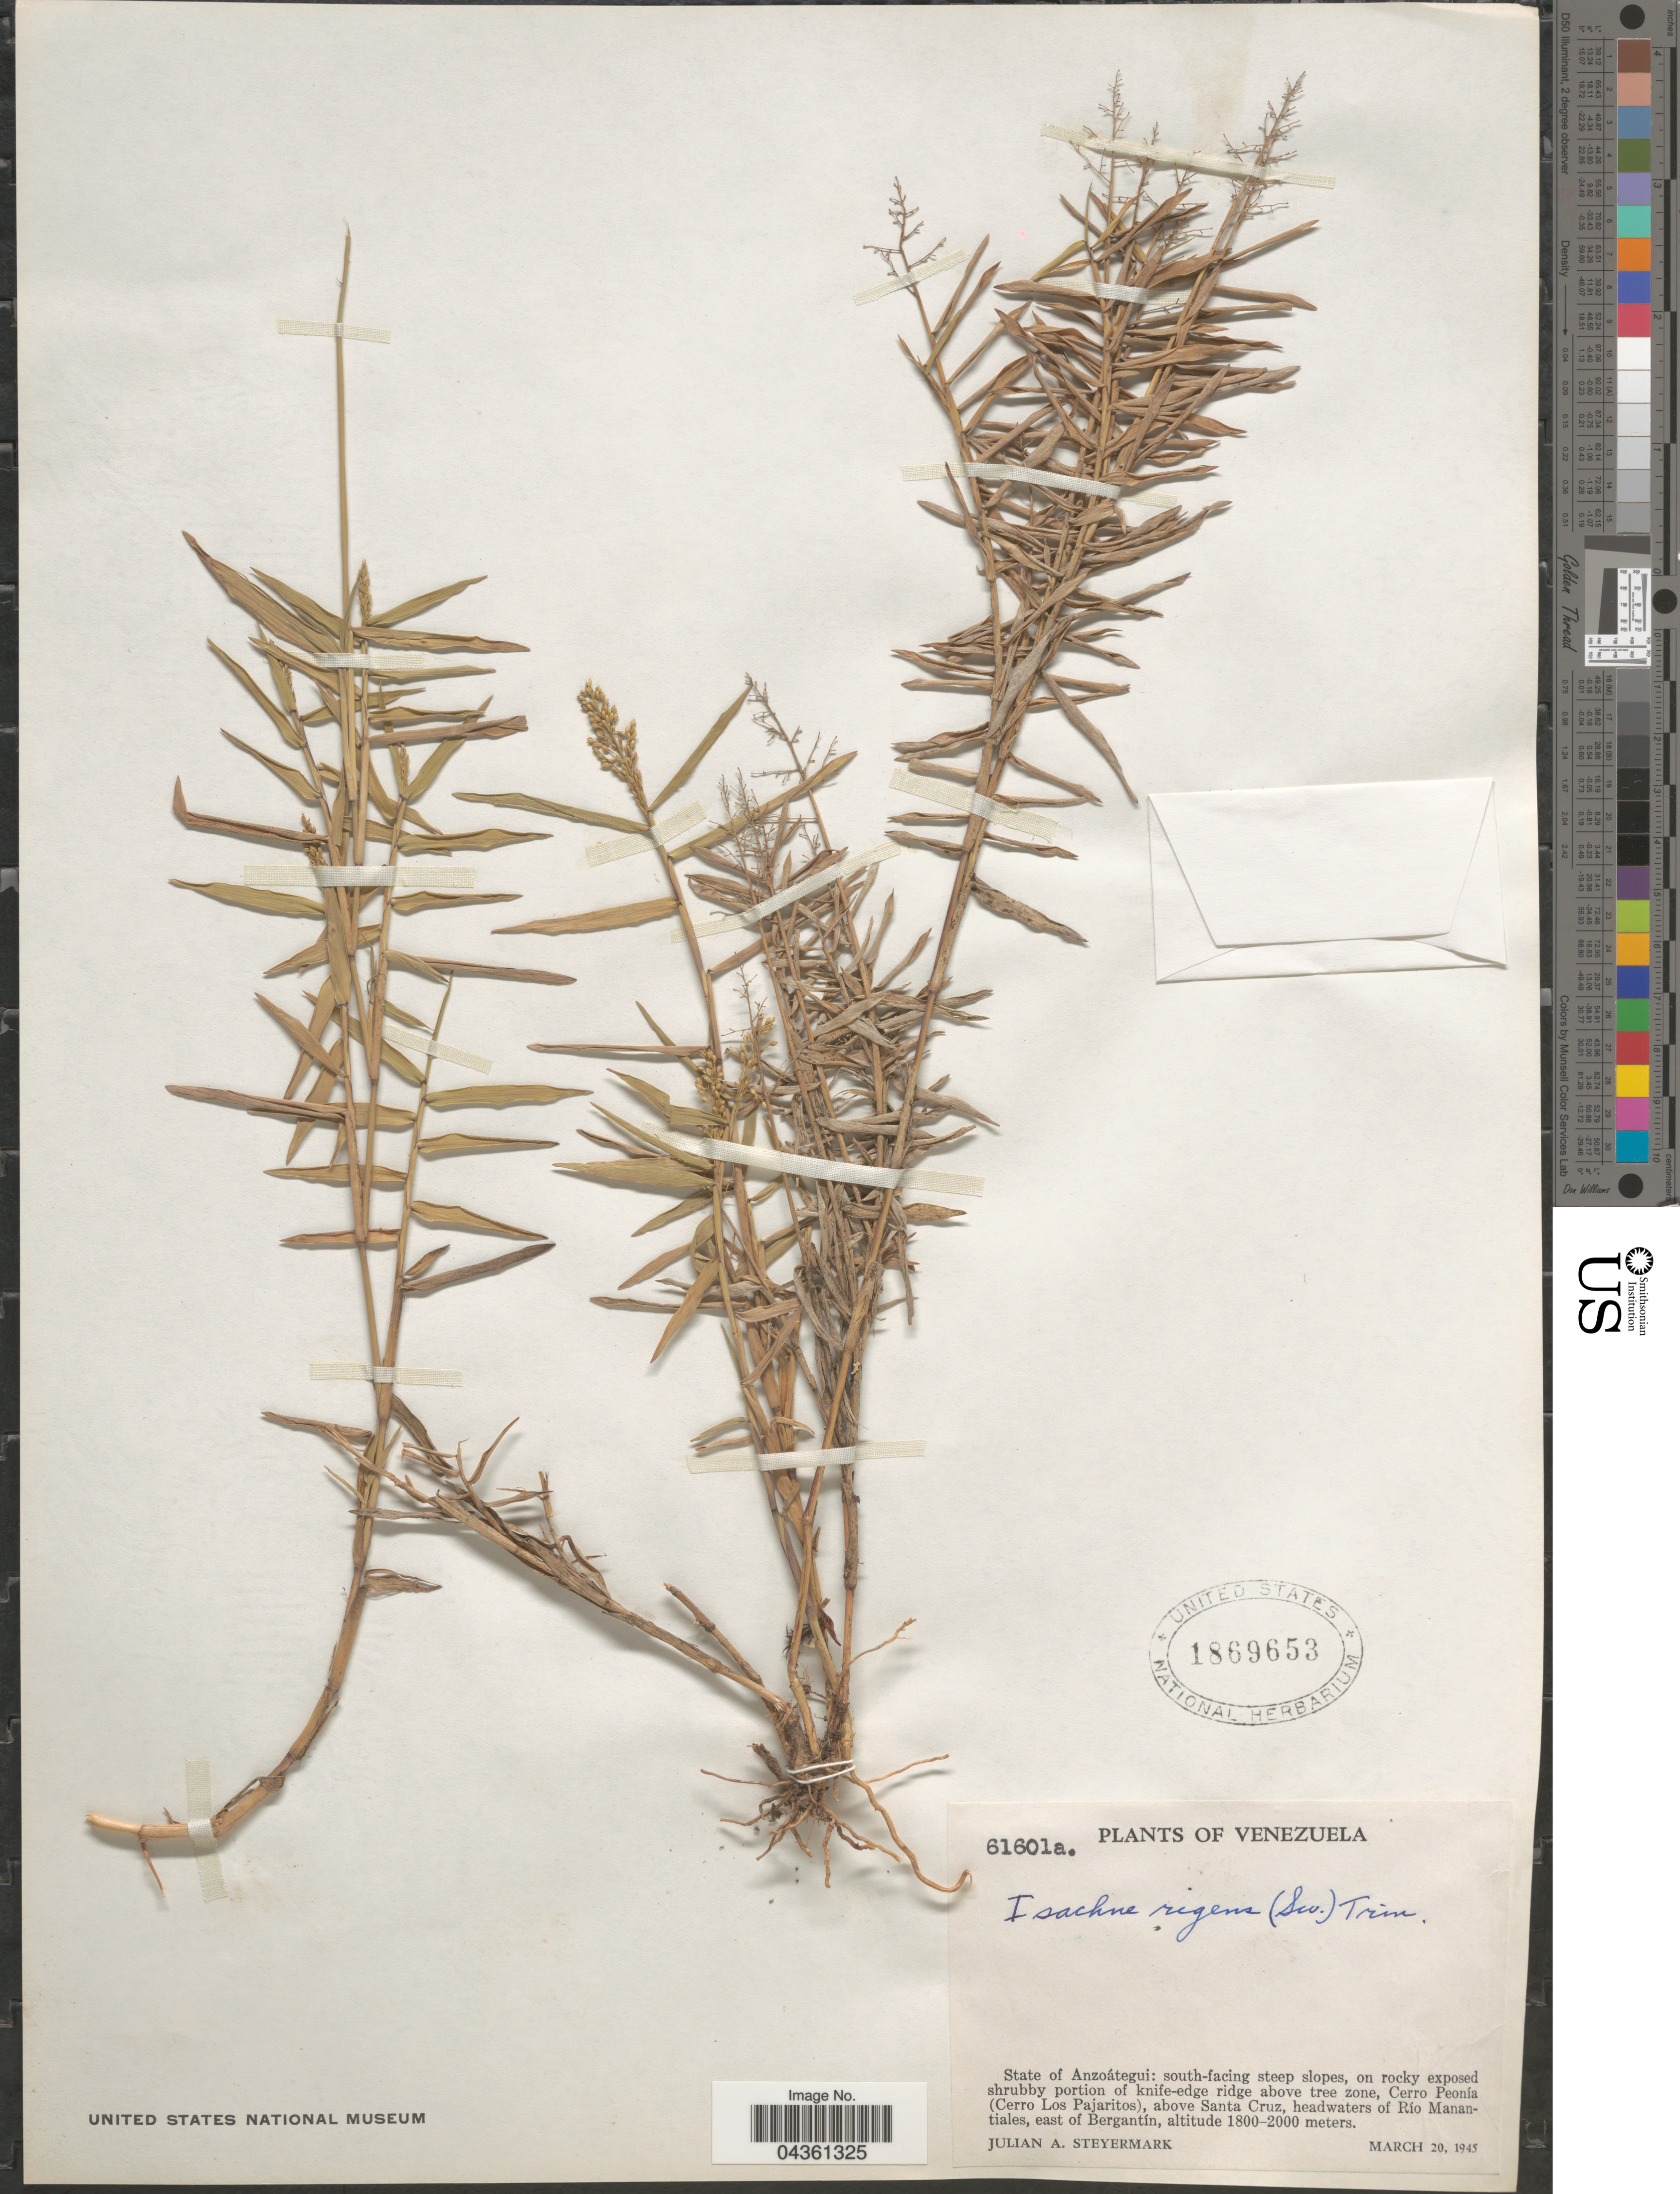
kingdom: Plantae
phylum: Tracheophyta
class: Liliopsida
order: Poales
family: Poaceae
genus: Isachne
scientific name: Isachne rigens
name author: (Sw.) Trin.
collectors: J. Steyermark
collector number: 61601a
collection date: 1945-03-20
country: Venezuela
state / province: Anzoategui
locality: South-facing steep slopes, on rocky exposed shrubby portion of knife-edge above tree zone, Cerro Peonía (Cerro Los Pajaritos), above Santa Cruz, headwaters of Río Manantiales, east of Bergantín.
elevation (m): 1800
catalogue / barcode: US 1869653